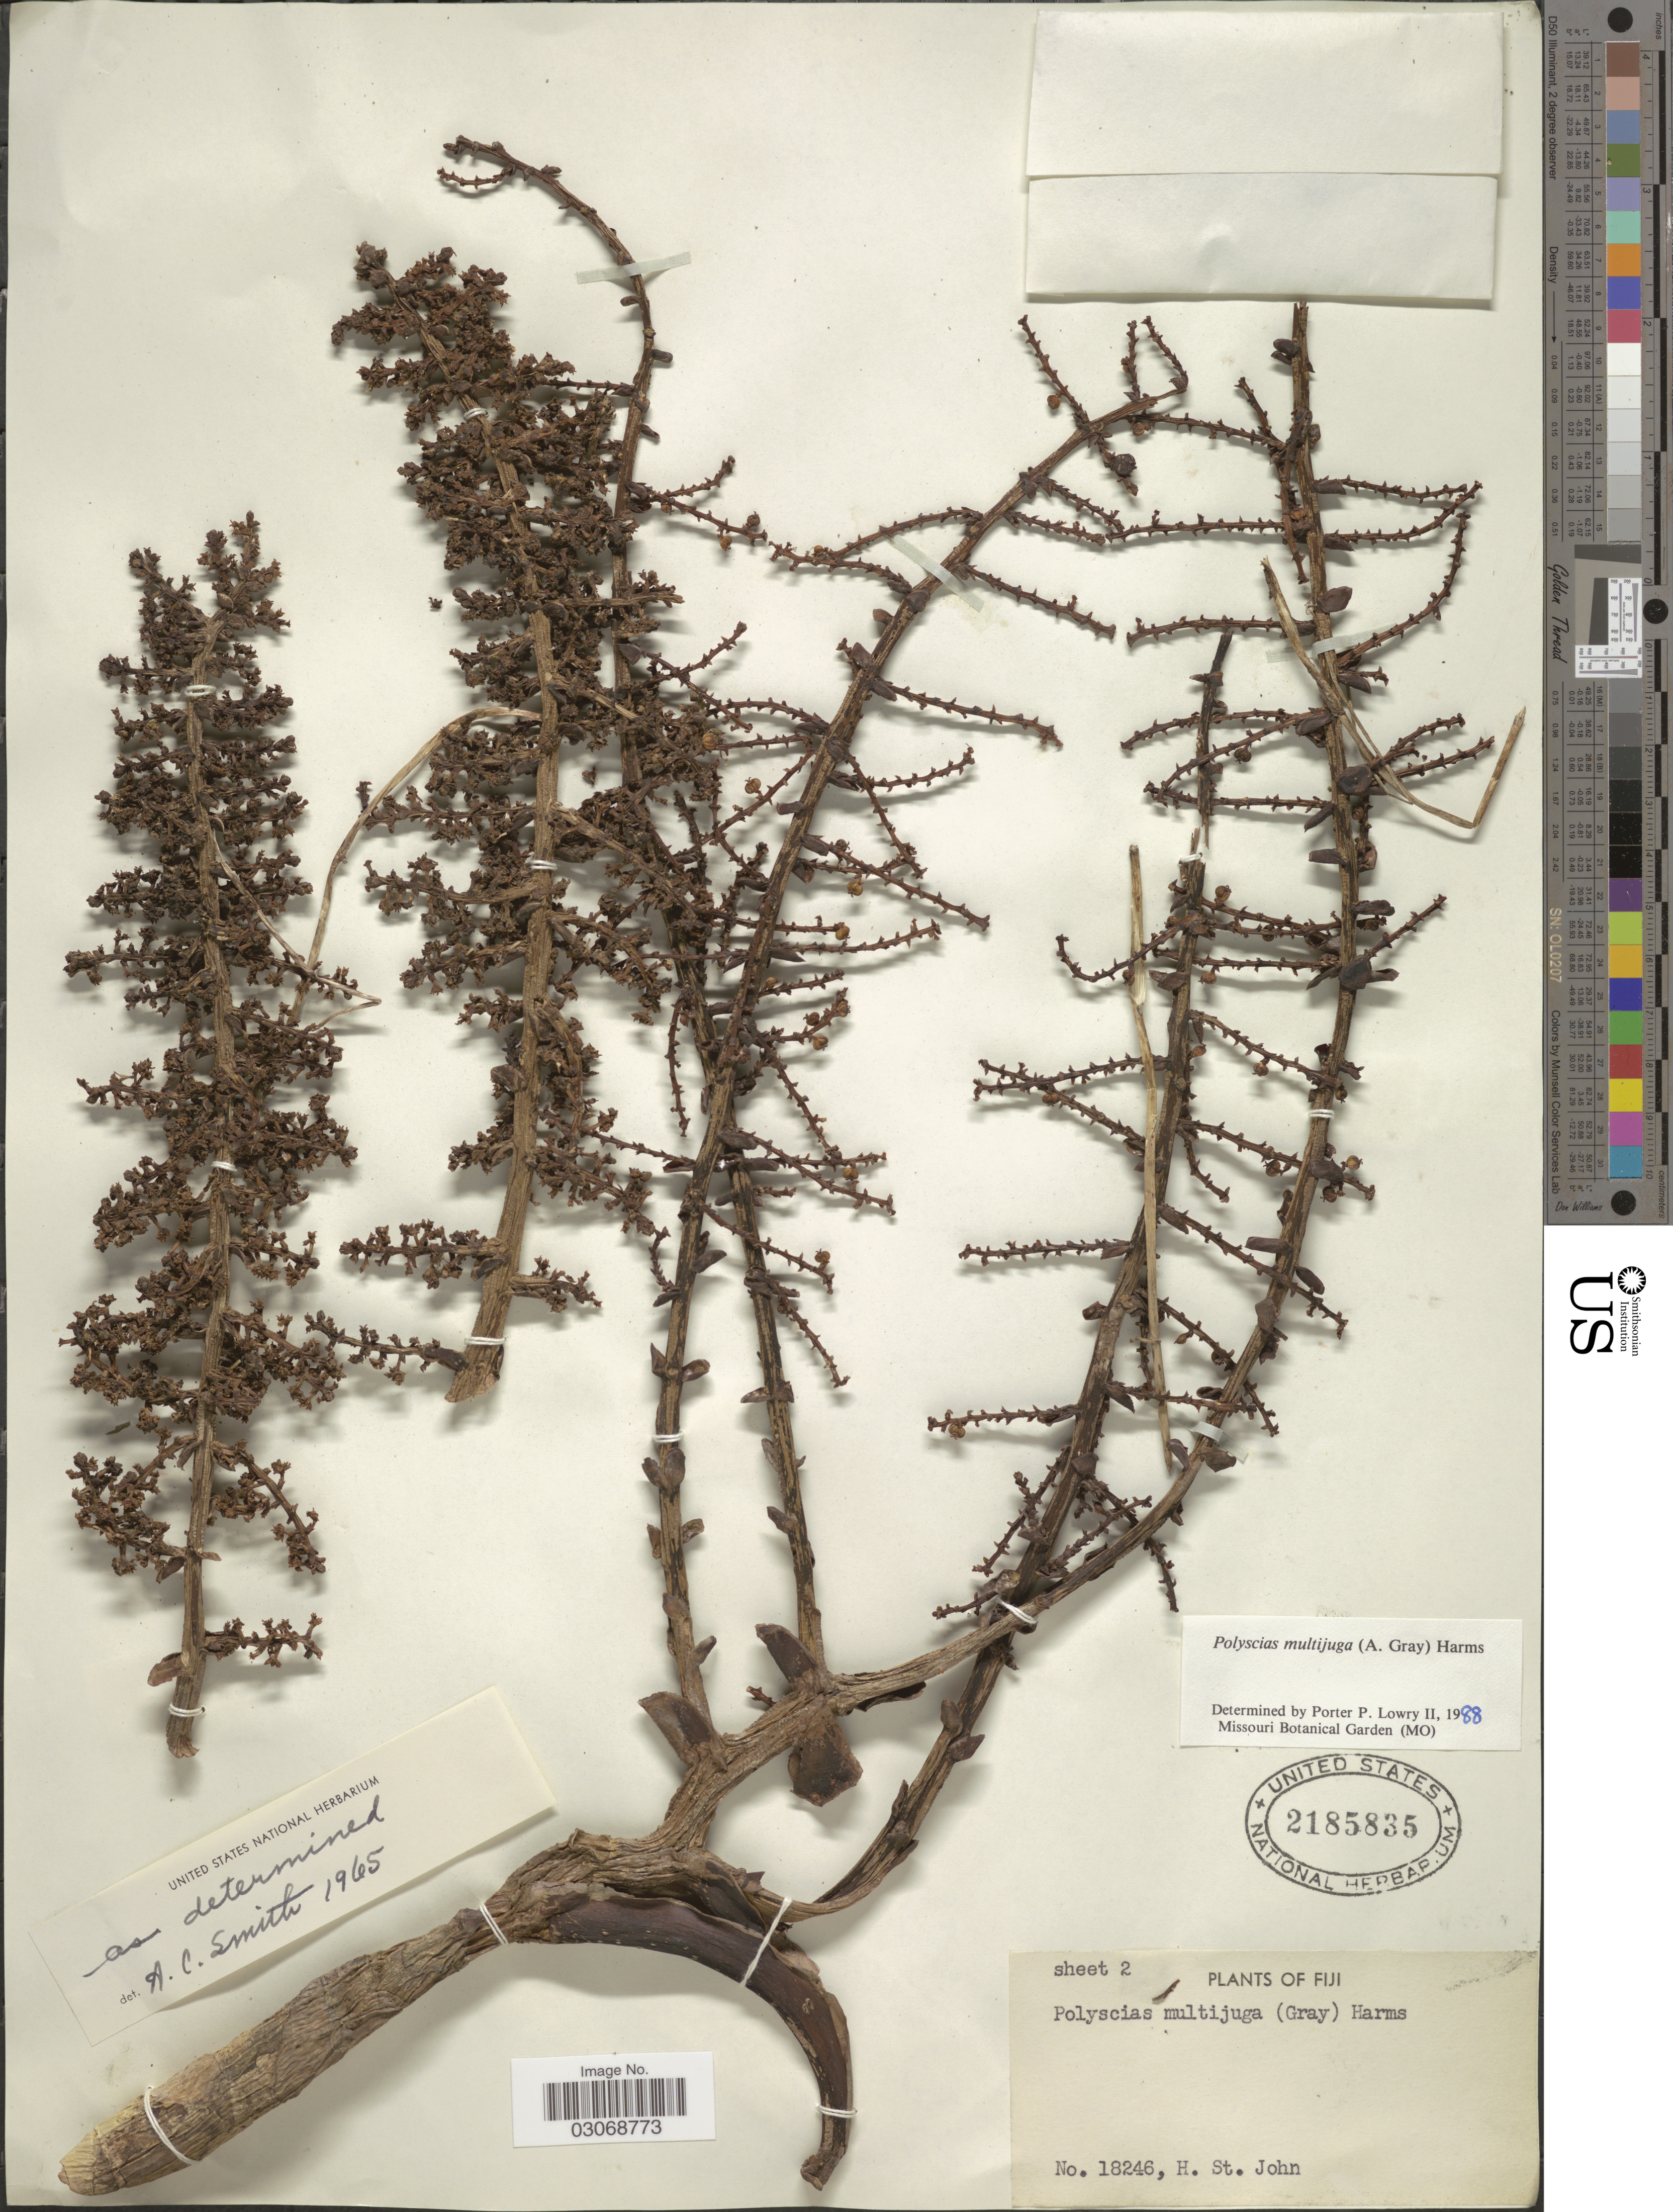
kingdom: Plantae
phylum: Tracheophyta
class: Magnoliopsida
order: Apiales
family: Araliaceae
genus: Polyscias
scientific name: Polyscias multijuga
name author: Harms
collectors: H. St. John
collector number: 18246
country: Fiji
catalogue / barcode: US 2185835